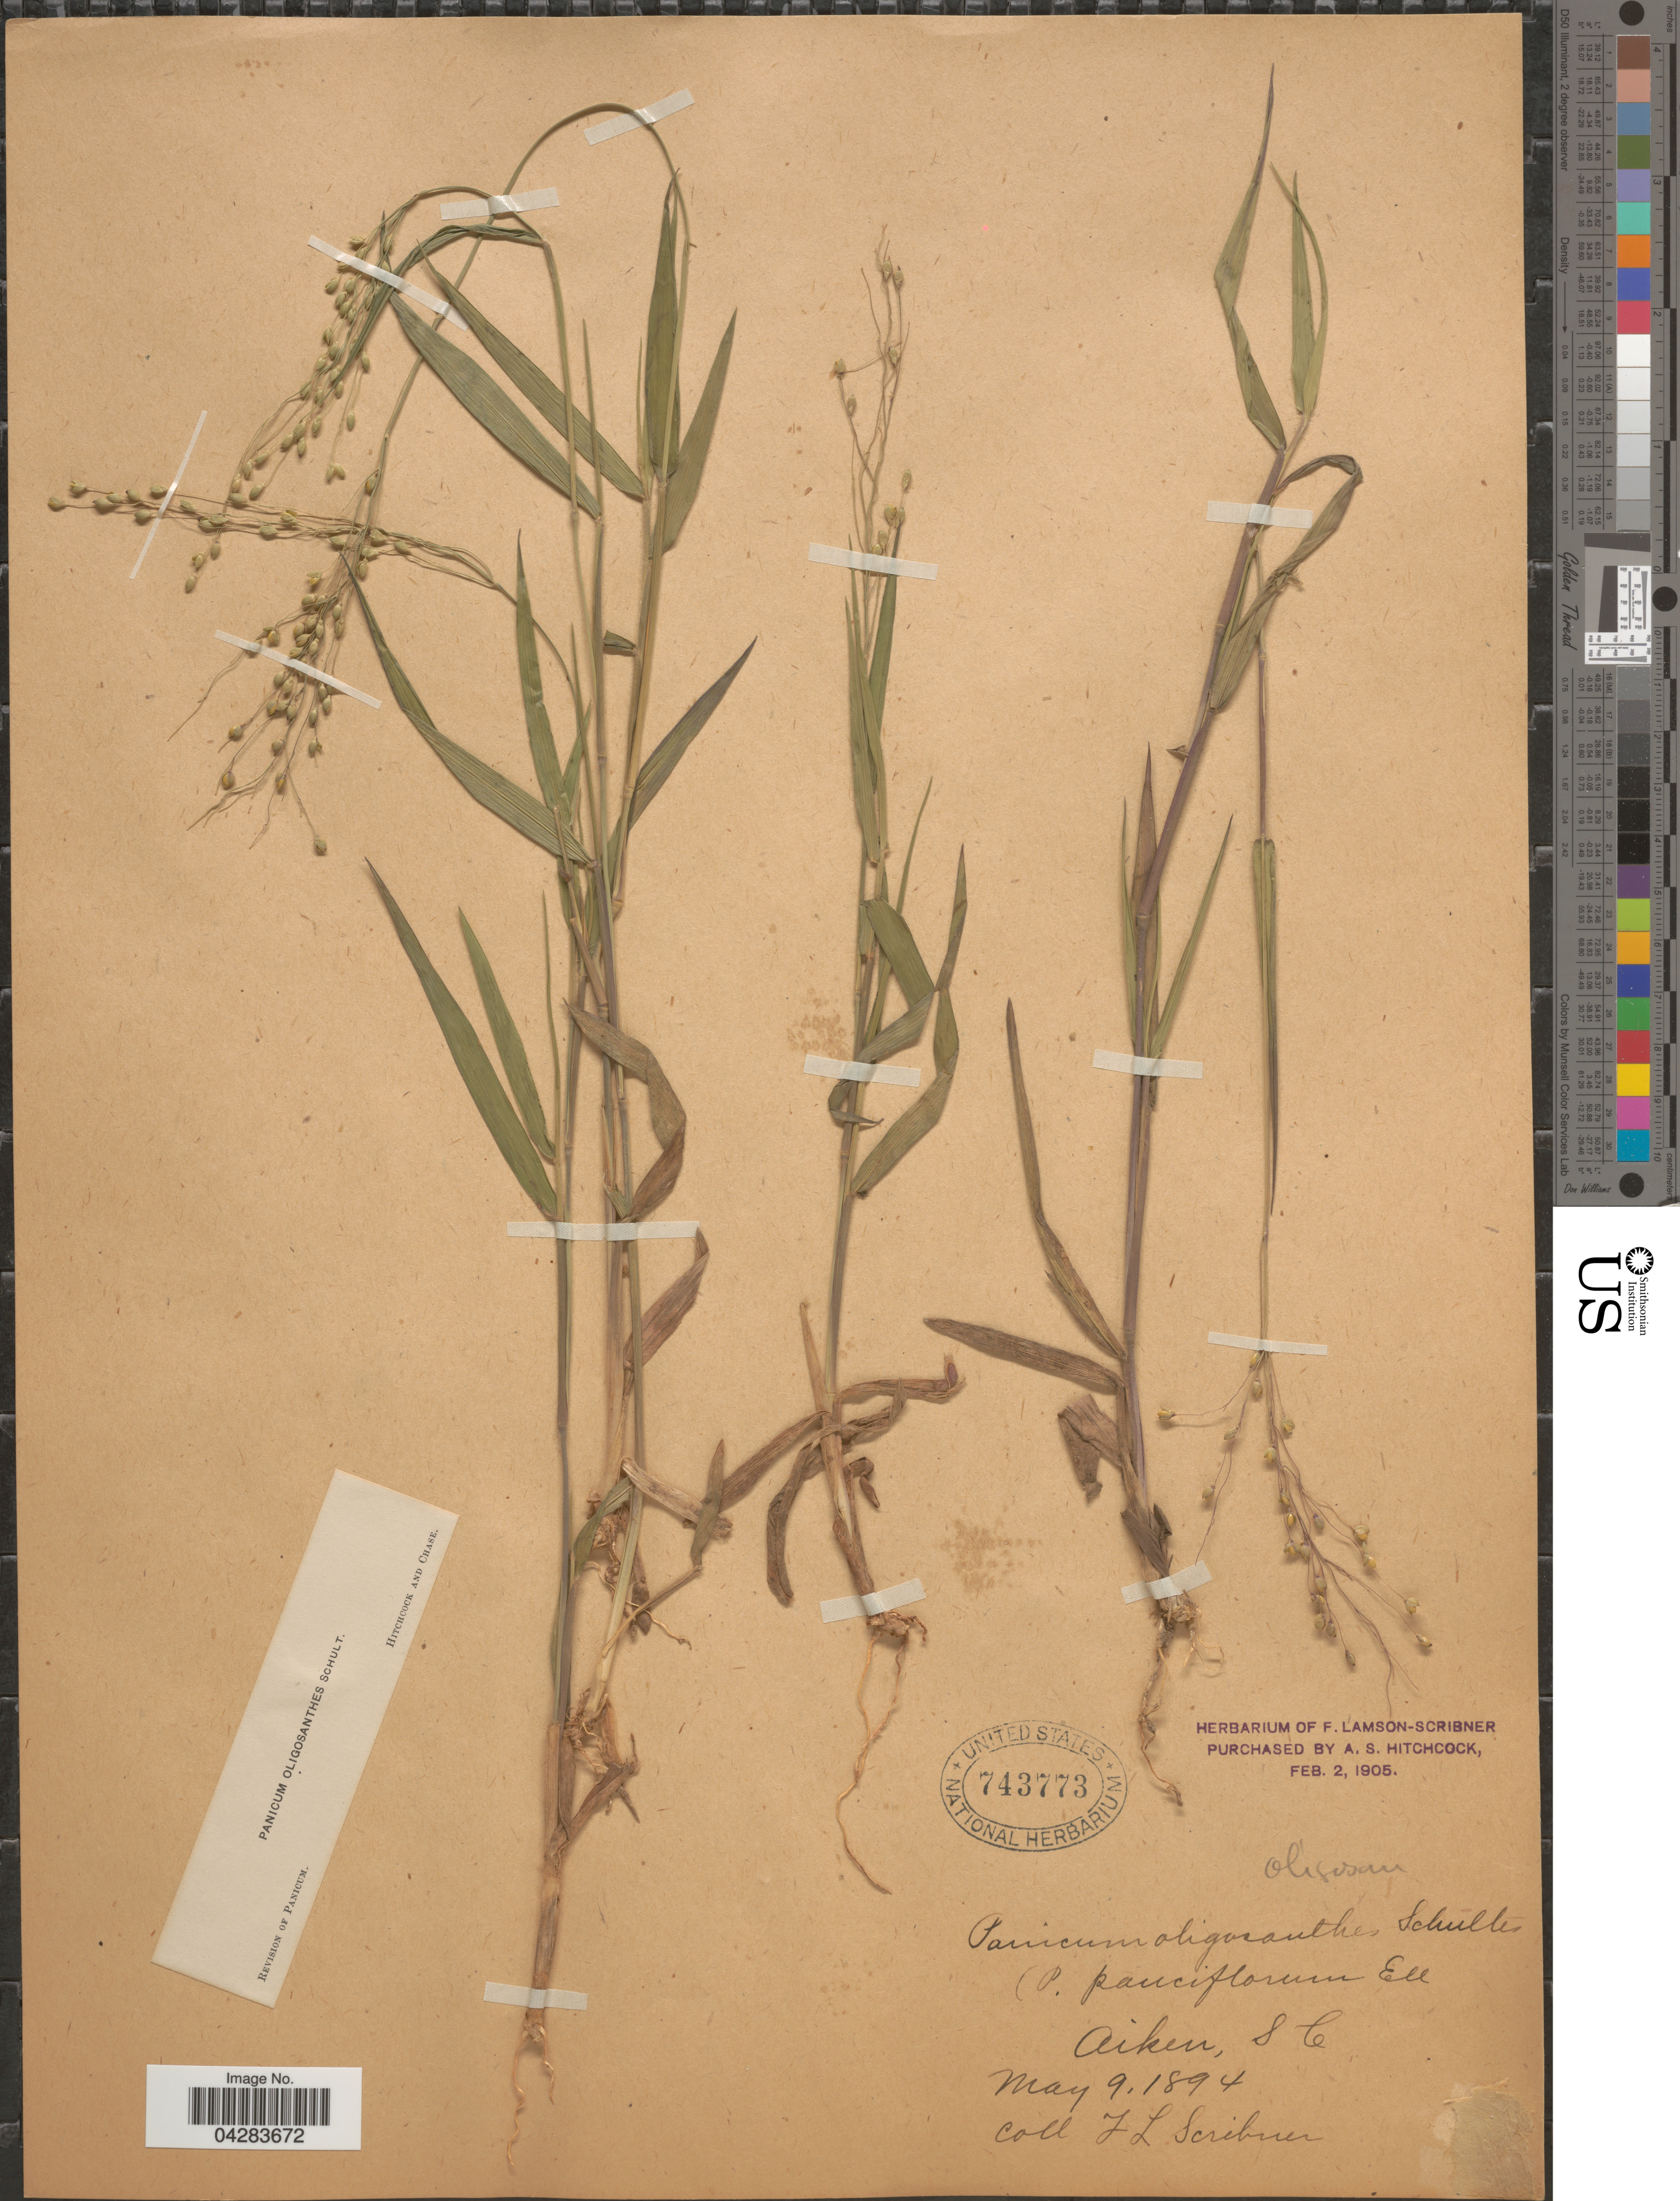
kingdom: Plantae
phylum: Tracheophyta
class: Liliopsida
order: Poales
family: Poaceae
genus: Dichanthelium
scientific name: Dichanthelium oligosanthes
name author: (Schult.) Gould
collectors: F. L. Scribner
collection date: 1894-05-09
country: United States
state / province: South Carolina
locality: Aiken.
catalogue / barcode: US 743773